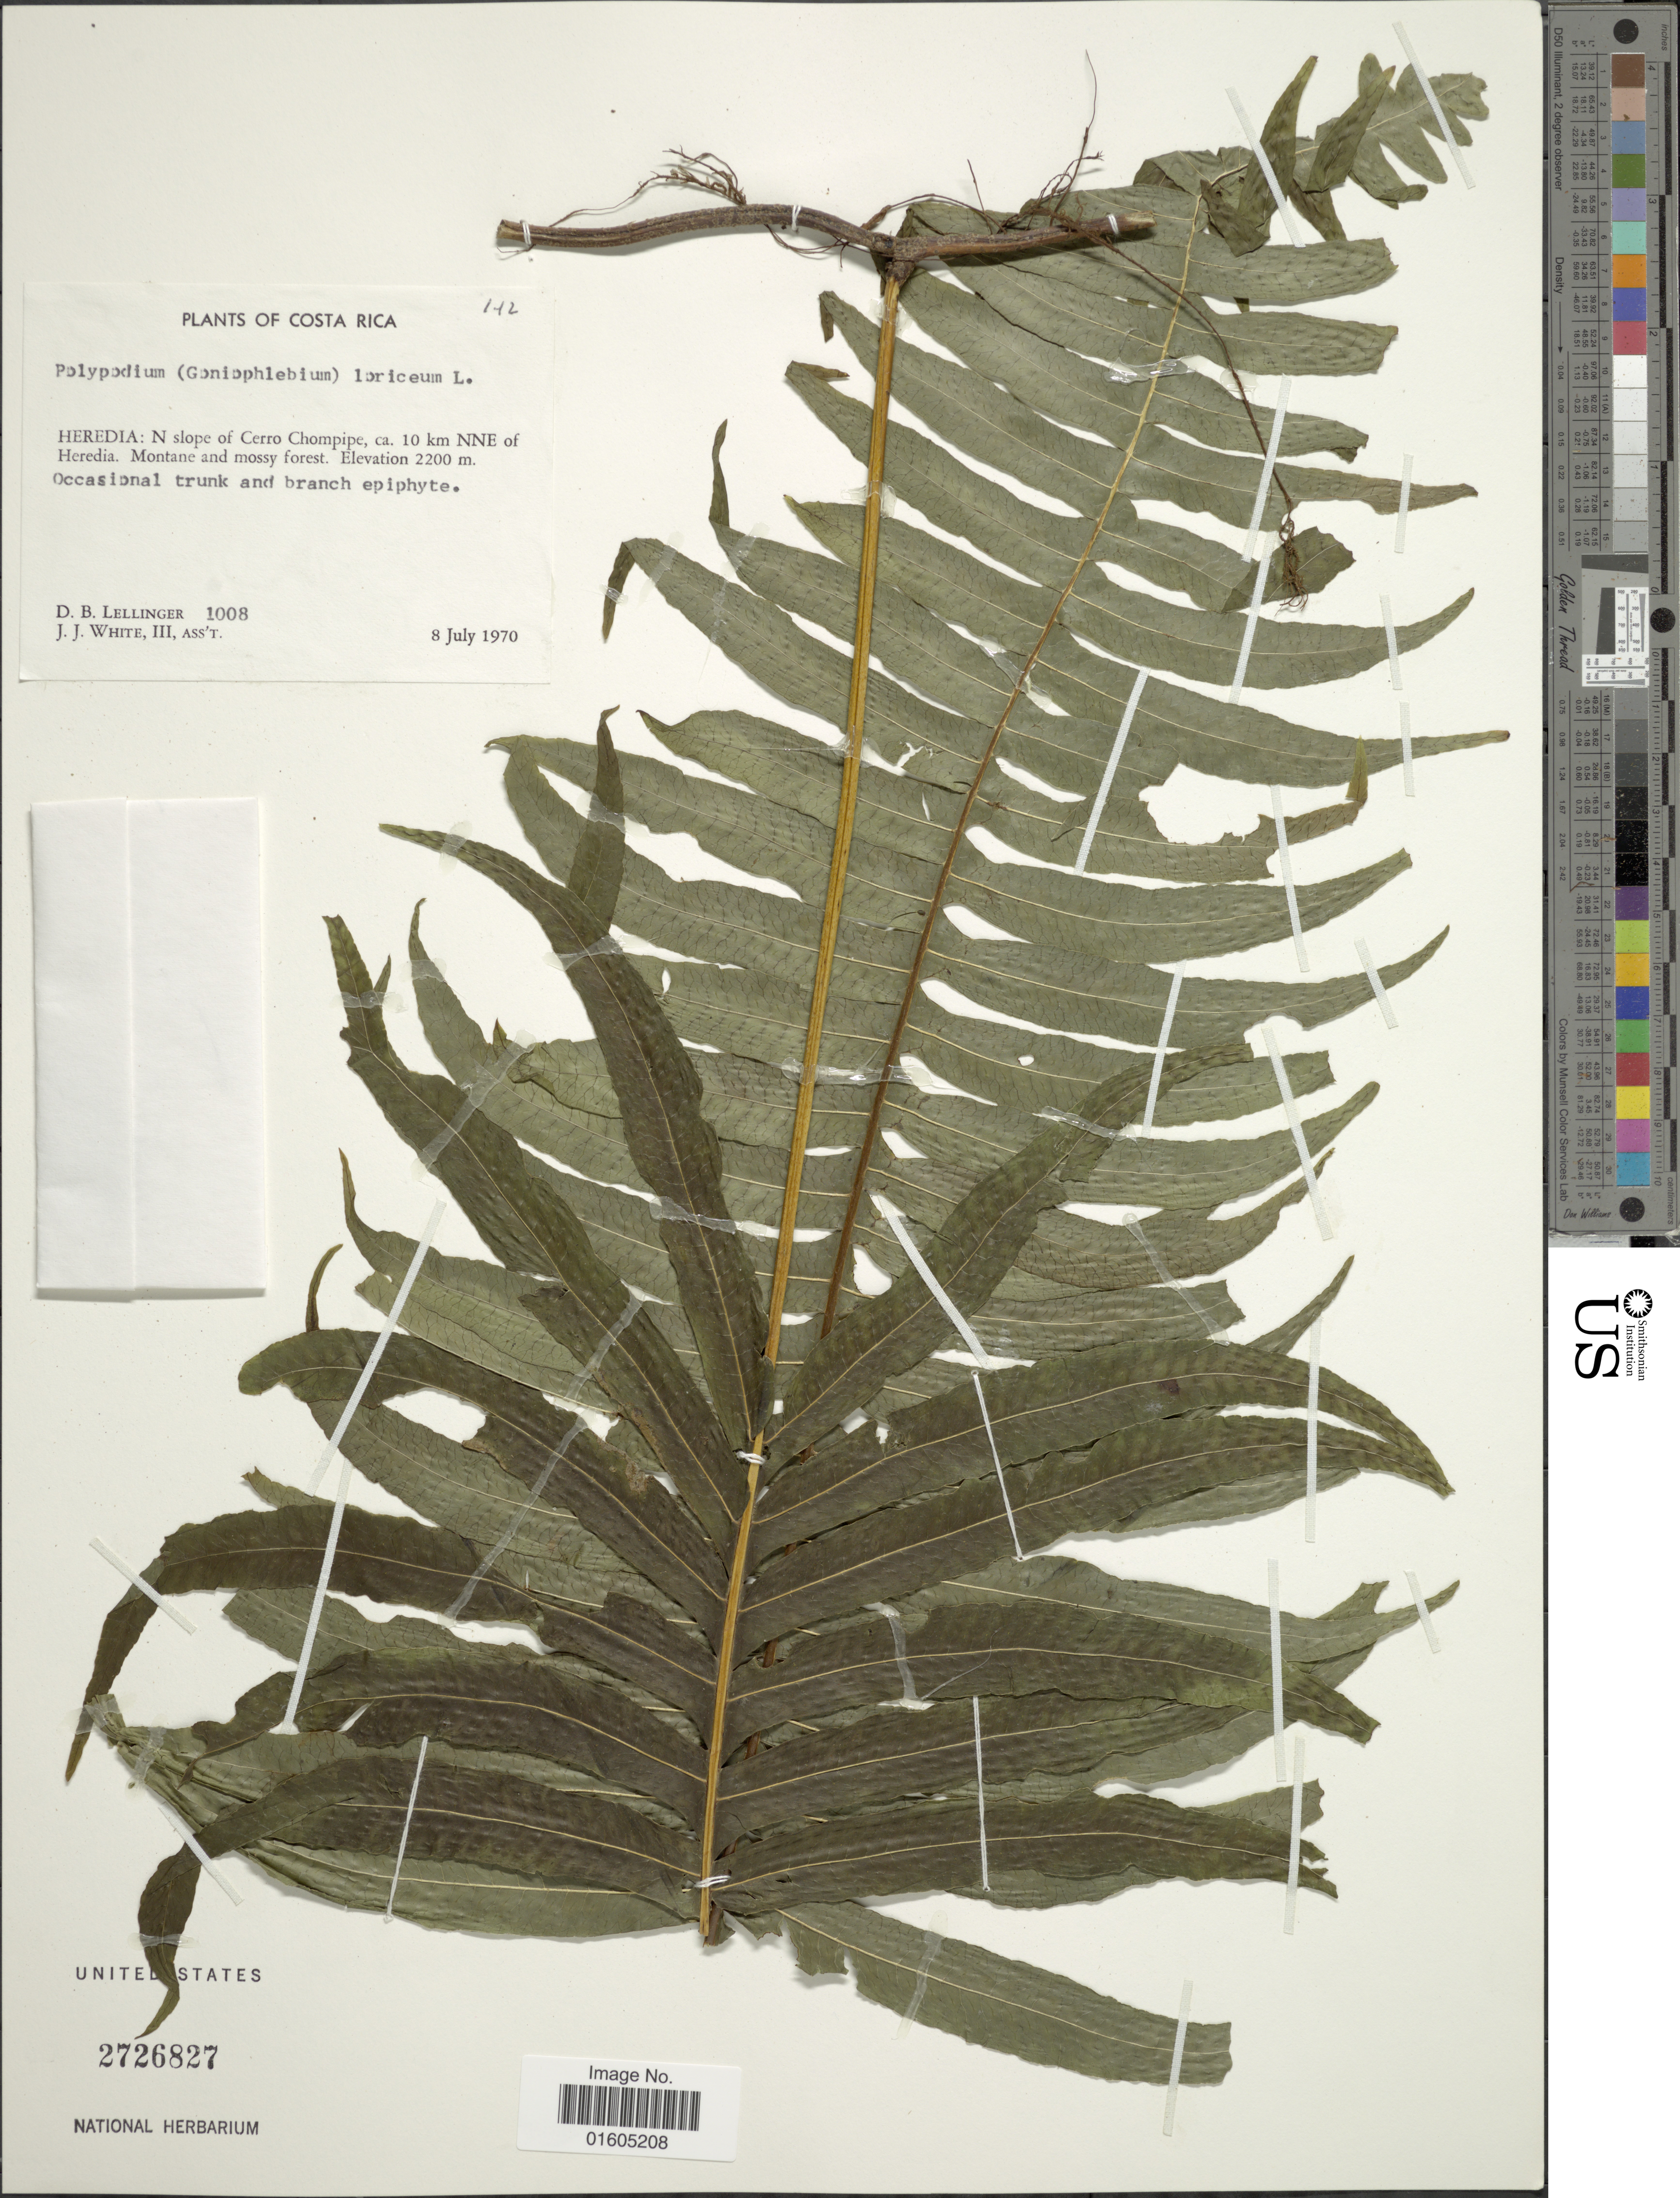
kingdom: Plantae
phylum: Tracheophyta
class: Polypodiopsida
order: Polypodiales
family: Polypodiaceae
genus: Serpocaulon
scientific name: Serpocaulon loriceum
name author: (L.) A.R. Sm.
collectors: D. B. Lellinger & J. J. White III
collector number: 1008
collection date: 1970-07-08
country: Costa Rica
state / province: Heredia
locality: Costa Rica. Heredia: N. slope of Cerro Chompipe, ca. 10 km NNE of Heredia. Montane and mossy forest.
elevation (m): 2200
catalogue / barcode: US 2726827